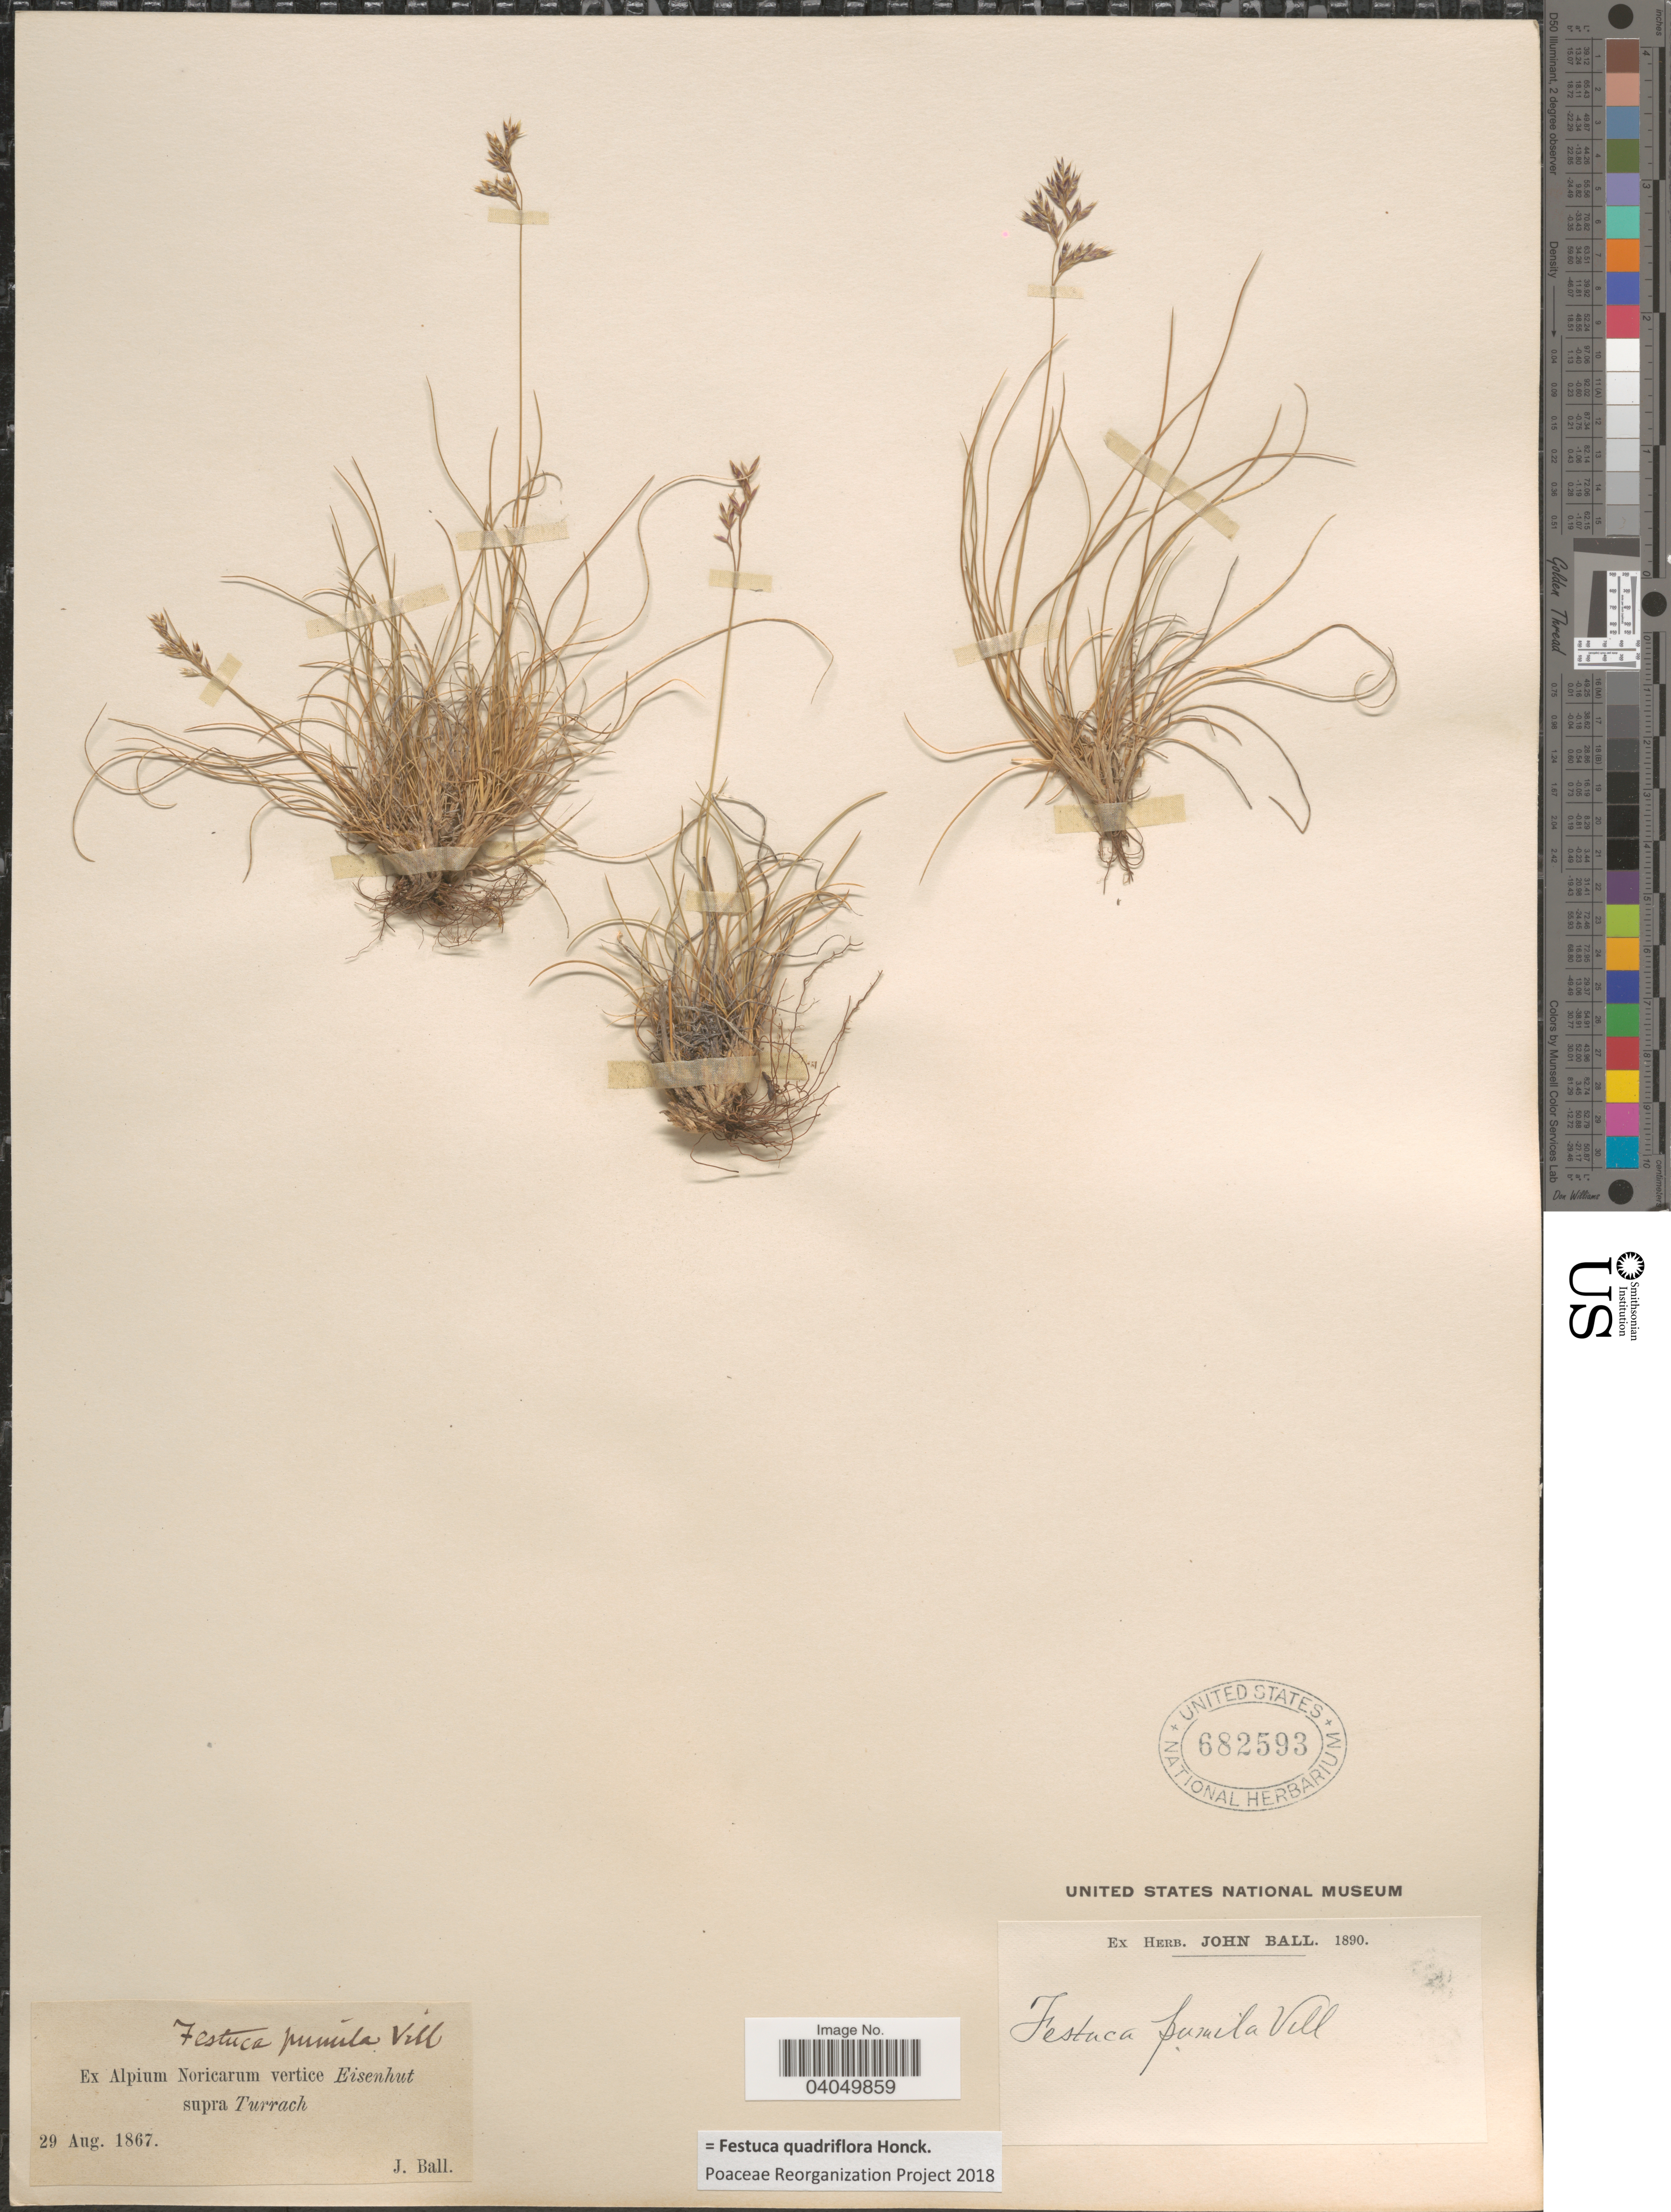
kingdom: Plantae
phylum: Tracheophyta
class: Liliopsida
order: Poales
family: Poaceae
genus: Festuca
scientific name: Festuca quadriflora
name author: Honck.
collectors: J. Ball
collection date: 1867-08-29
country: Austria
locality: Ex Alpium Noricarum vertice Eisenhut supra Turrach.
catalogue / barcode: US 682593